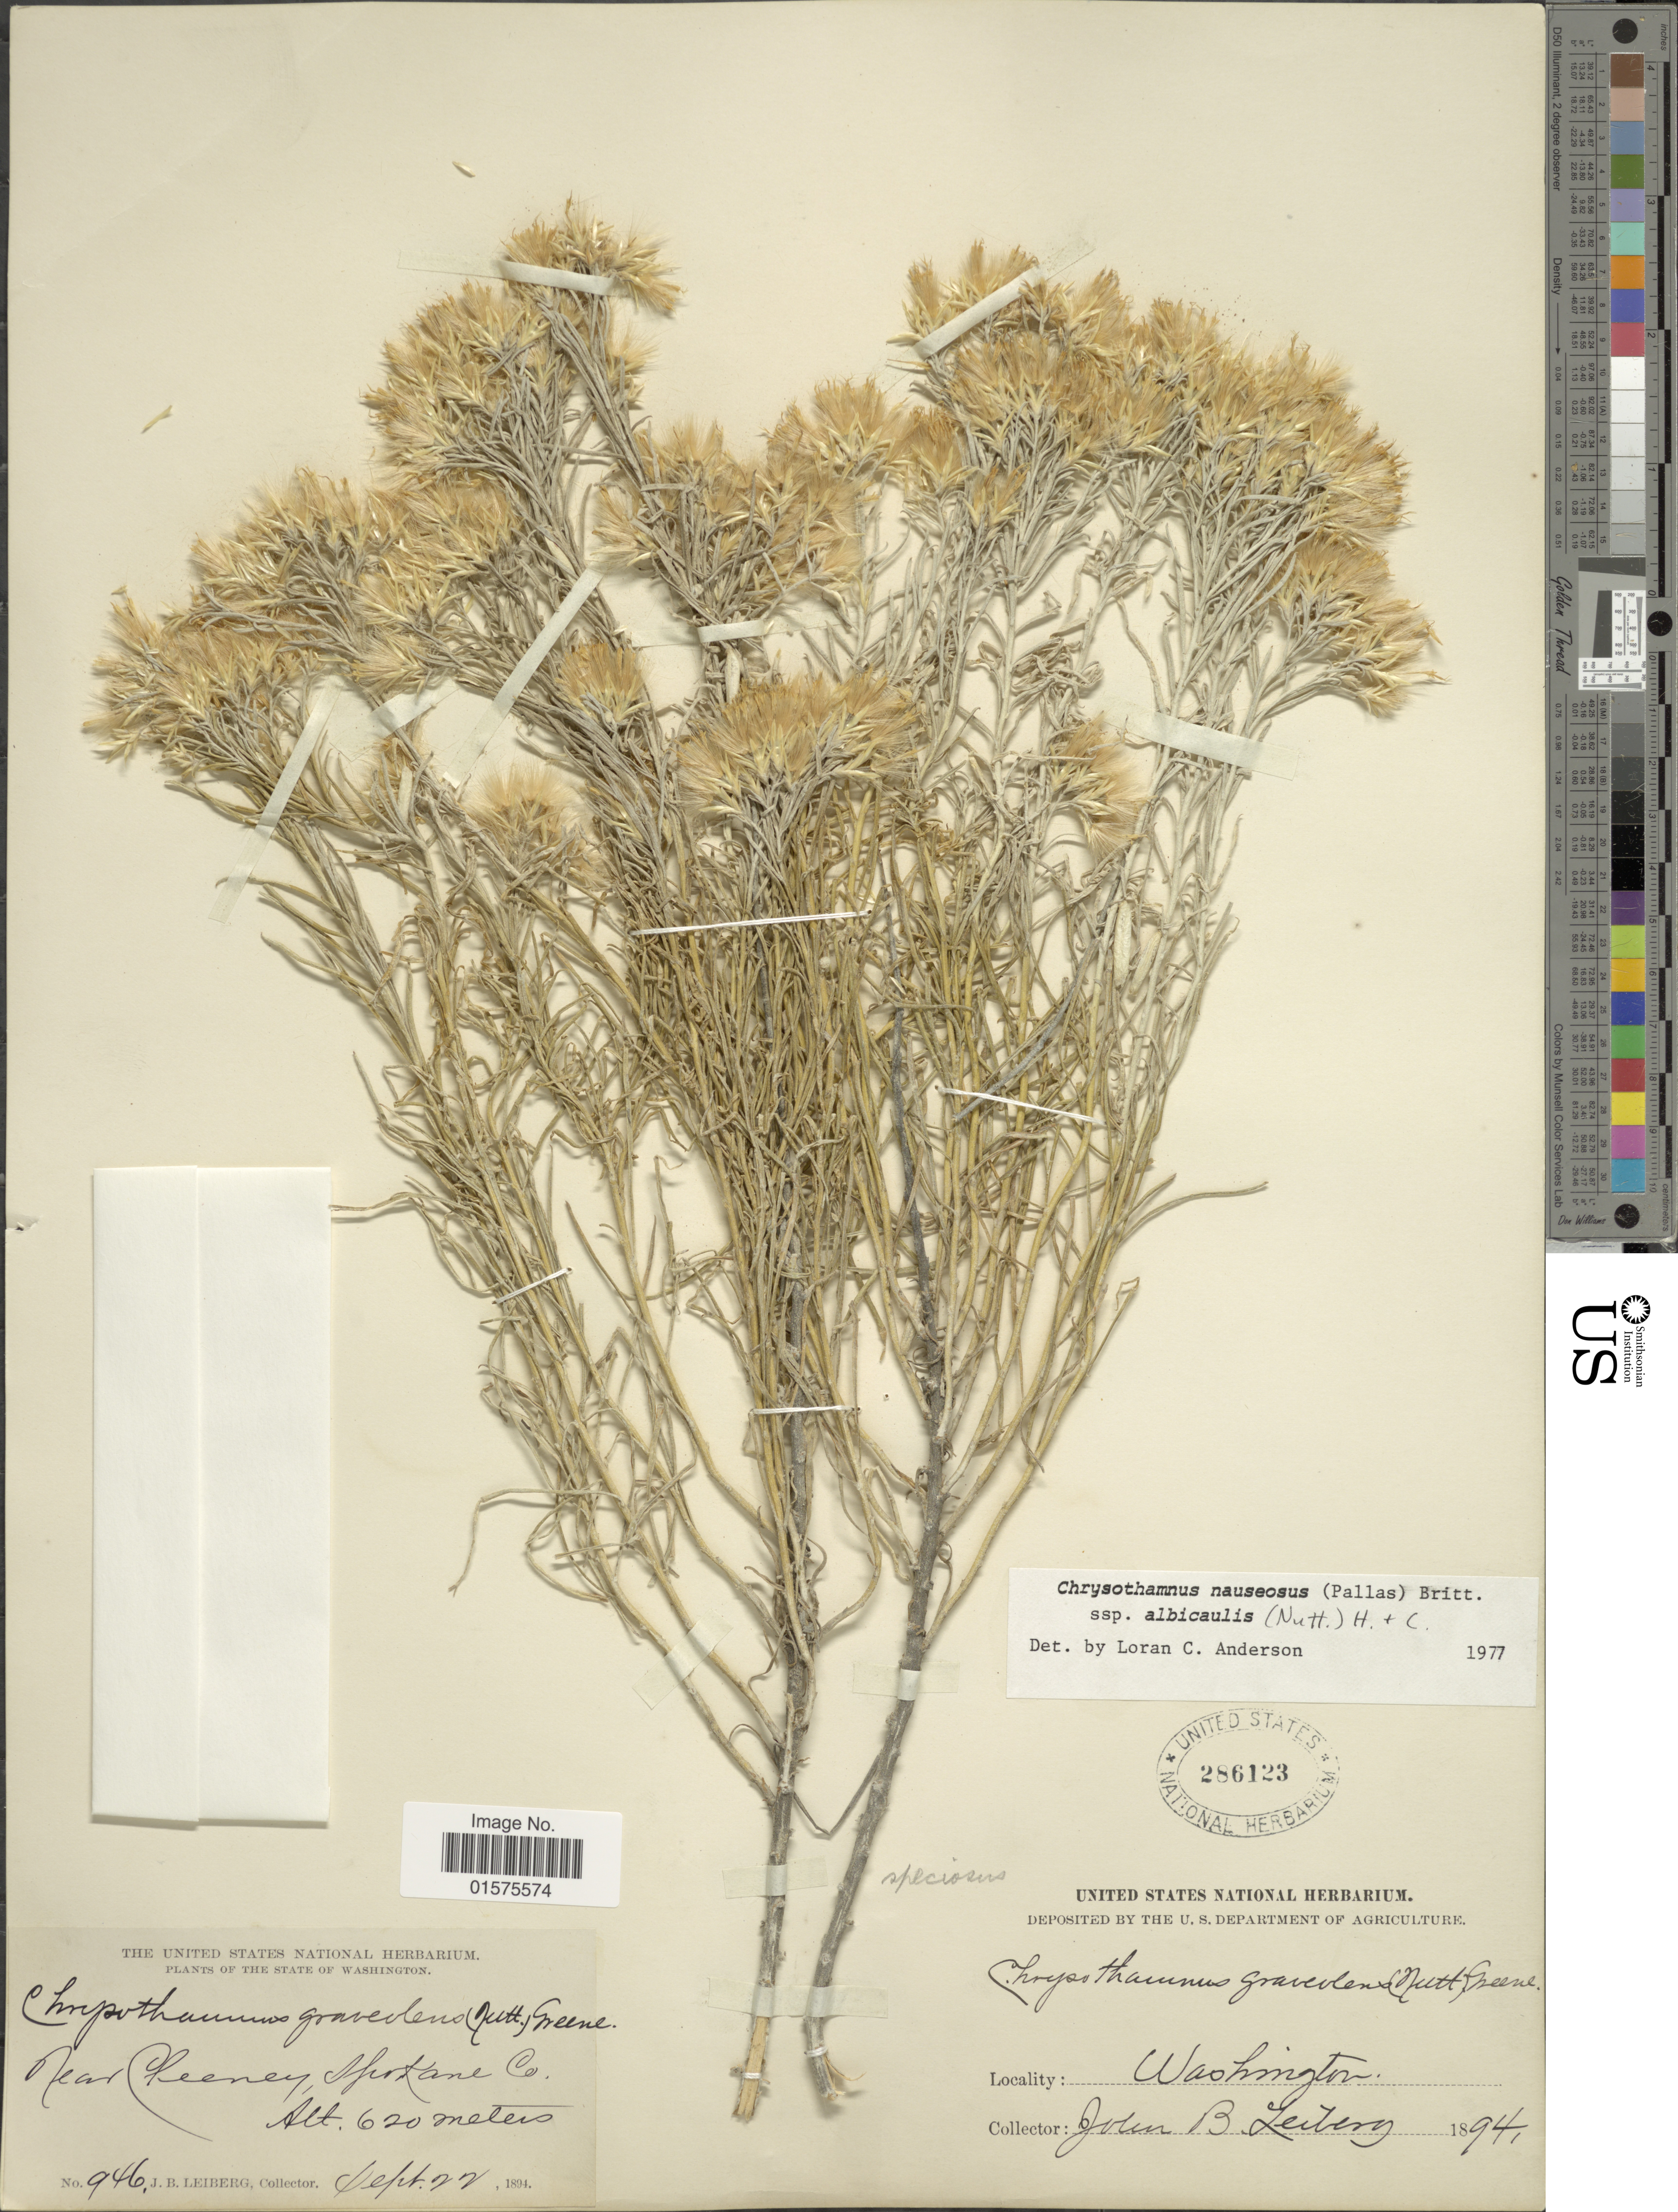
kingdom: Plantae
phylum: Tracheophyta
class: Magnoliopsida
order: Asterales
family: Asteraceae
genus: Ericameria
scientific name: Ericameria nauseosa var. speciosa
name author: (Nutt.) G.L. Nesom & G.I. Baird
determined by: Urbatsch, Lowell E., Curator (LSU), Louisiana State University (UNITED STATES)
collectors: J. Leiberg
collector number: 946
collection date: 1894-09-22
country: United States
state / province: Washington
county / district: Spokane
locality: Near Cheney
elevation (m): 620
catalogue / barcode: US 286123